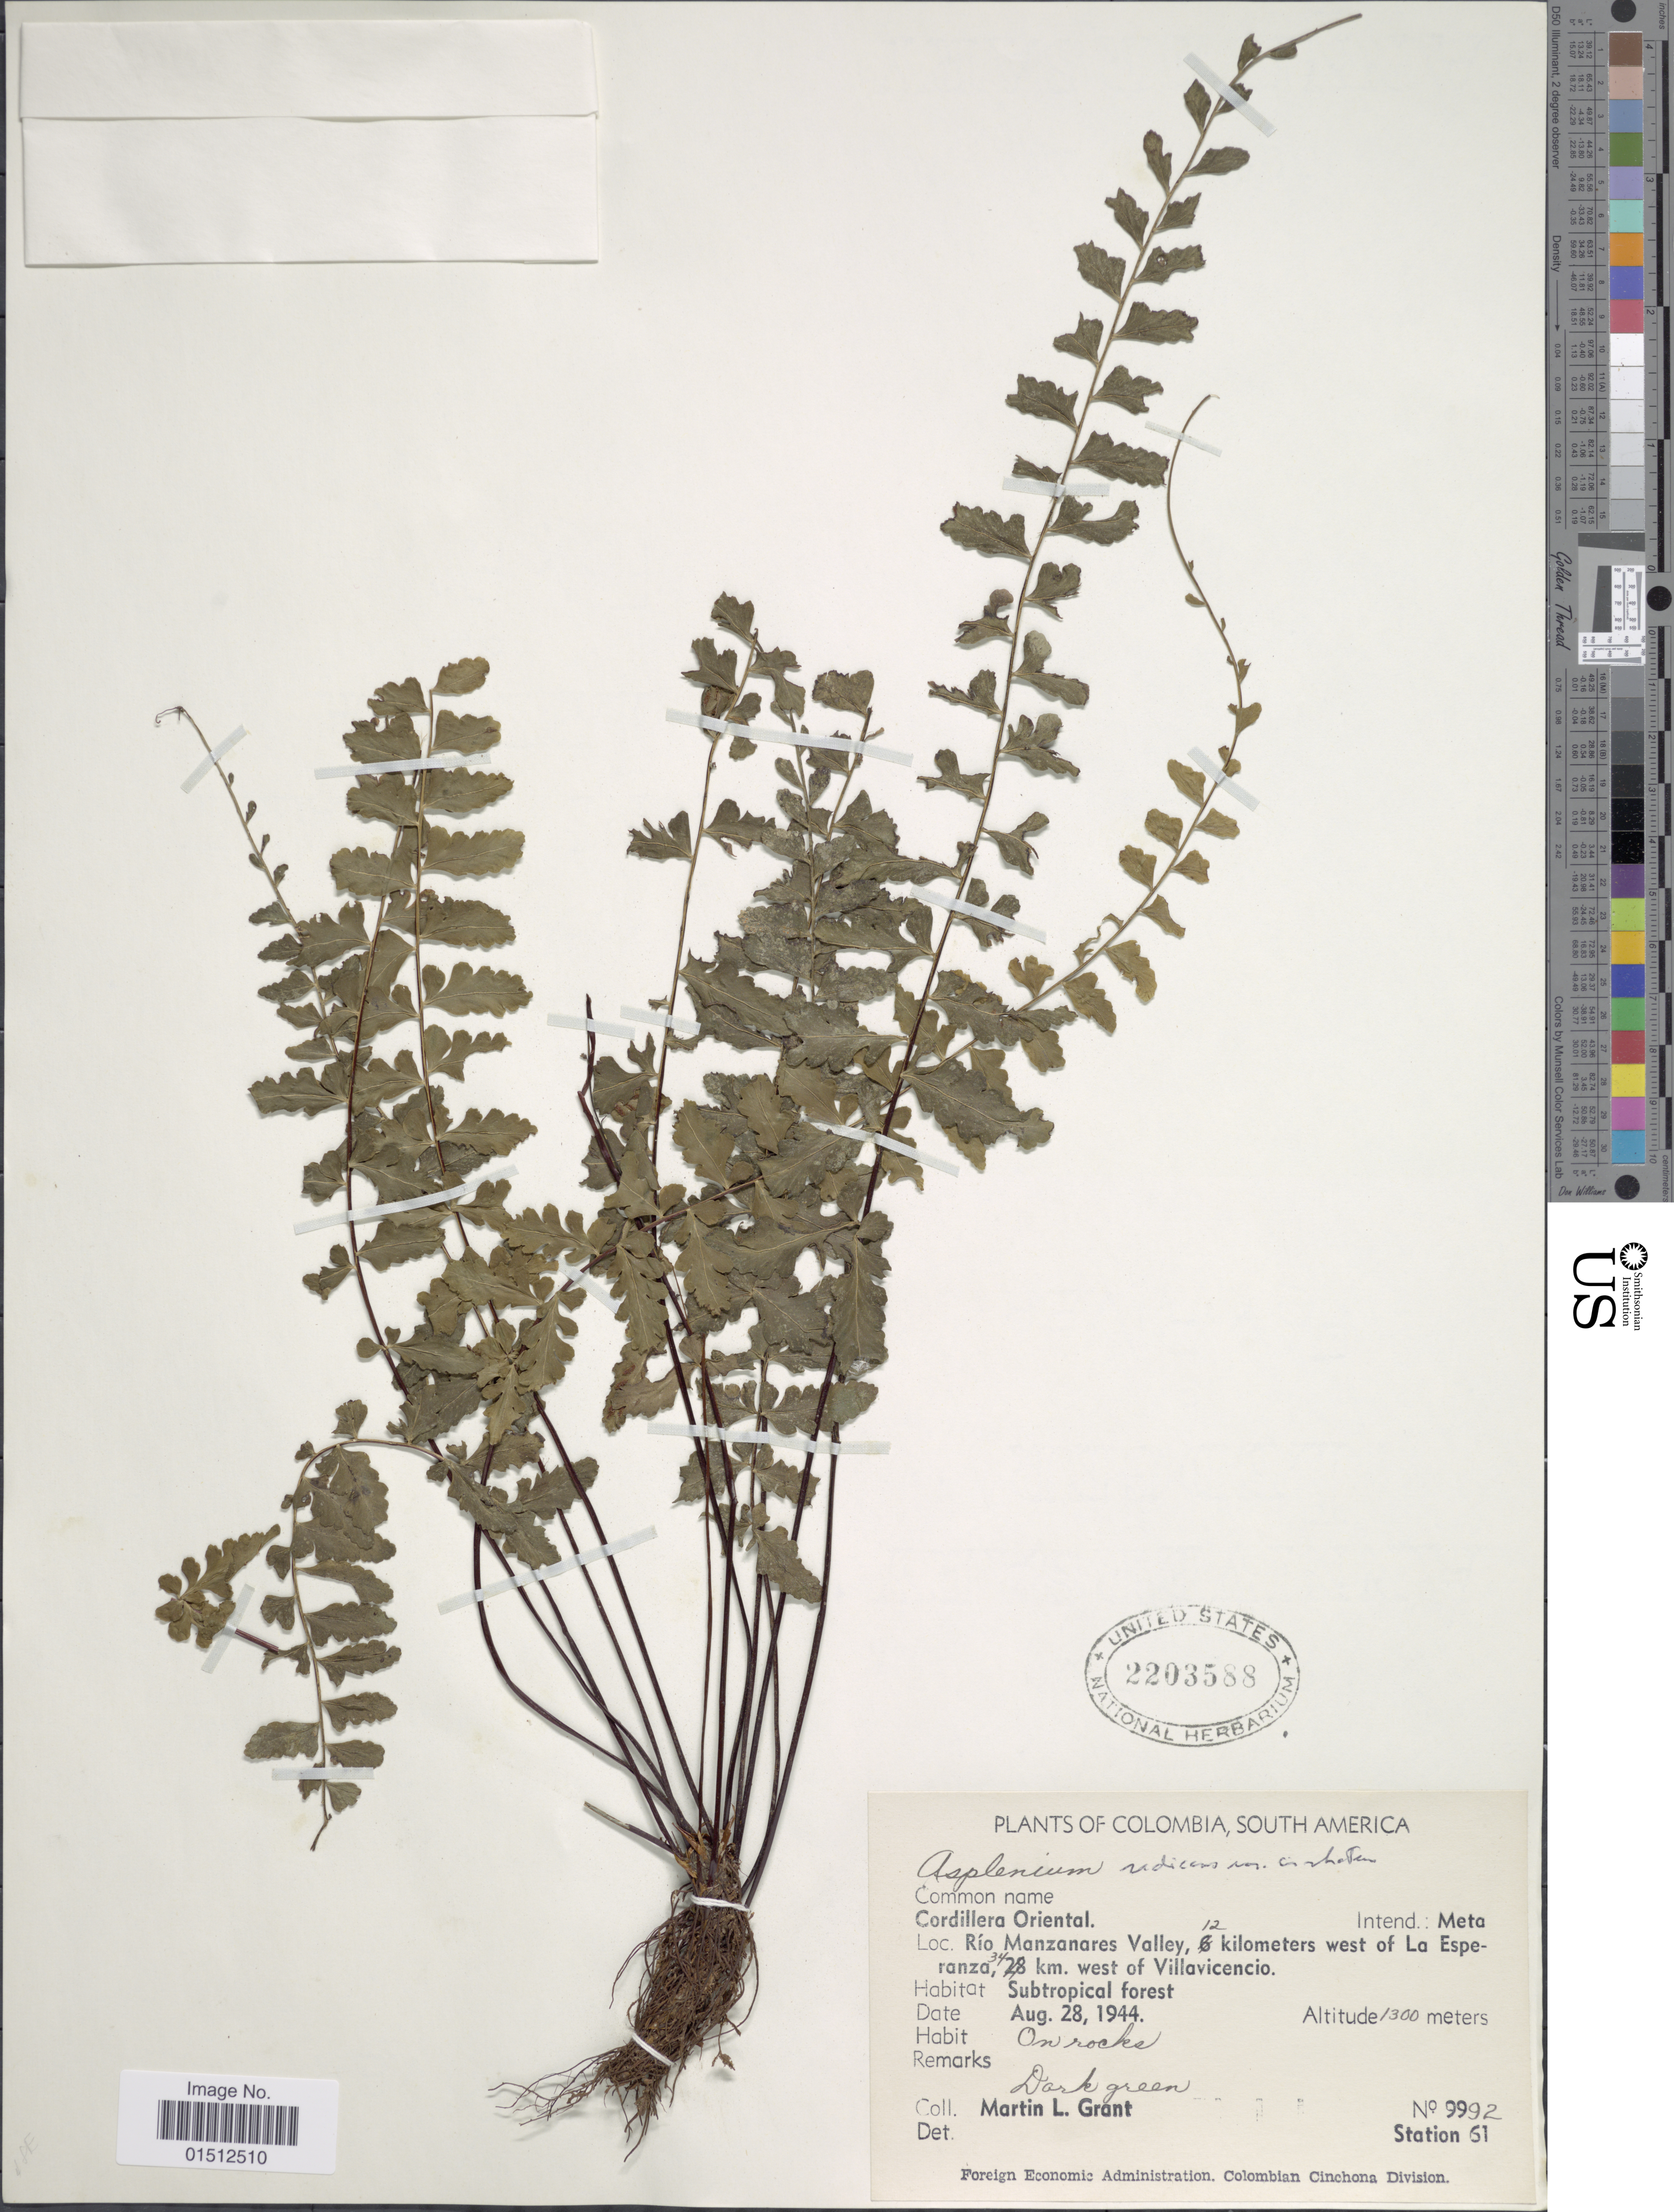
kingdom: Plantae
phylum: Tracheophyta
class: Polypodiopsida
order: Polypodiales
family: Aspleniaceae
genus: Asplenium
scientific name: Asplenium radicans var. radicans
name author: L.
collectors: M. L. Grant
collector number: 9992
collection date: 1944-08-28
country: Colombia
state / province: Meta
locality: Coredillera Oriental. Intend: Meta. Rio Manzanares Valley, 12 kilometers west of La Esperanza, 34 km west of Villavicencio. Station 61.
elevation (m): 1300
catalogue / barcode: US 2203588